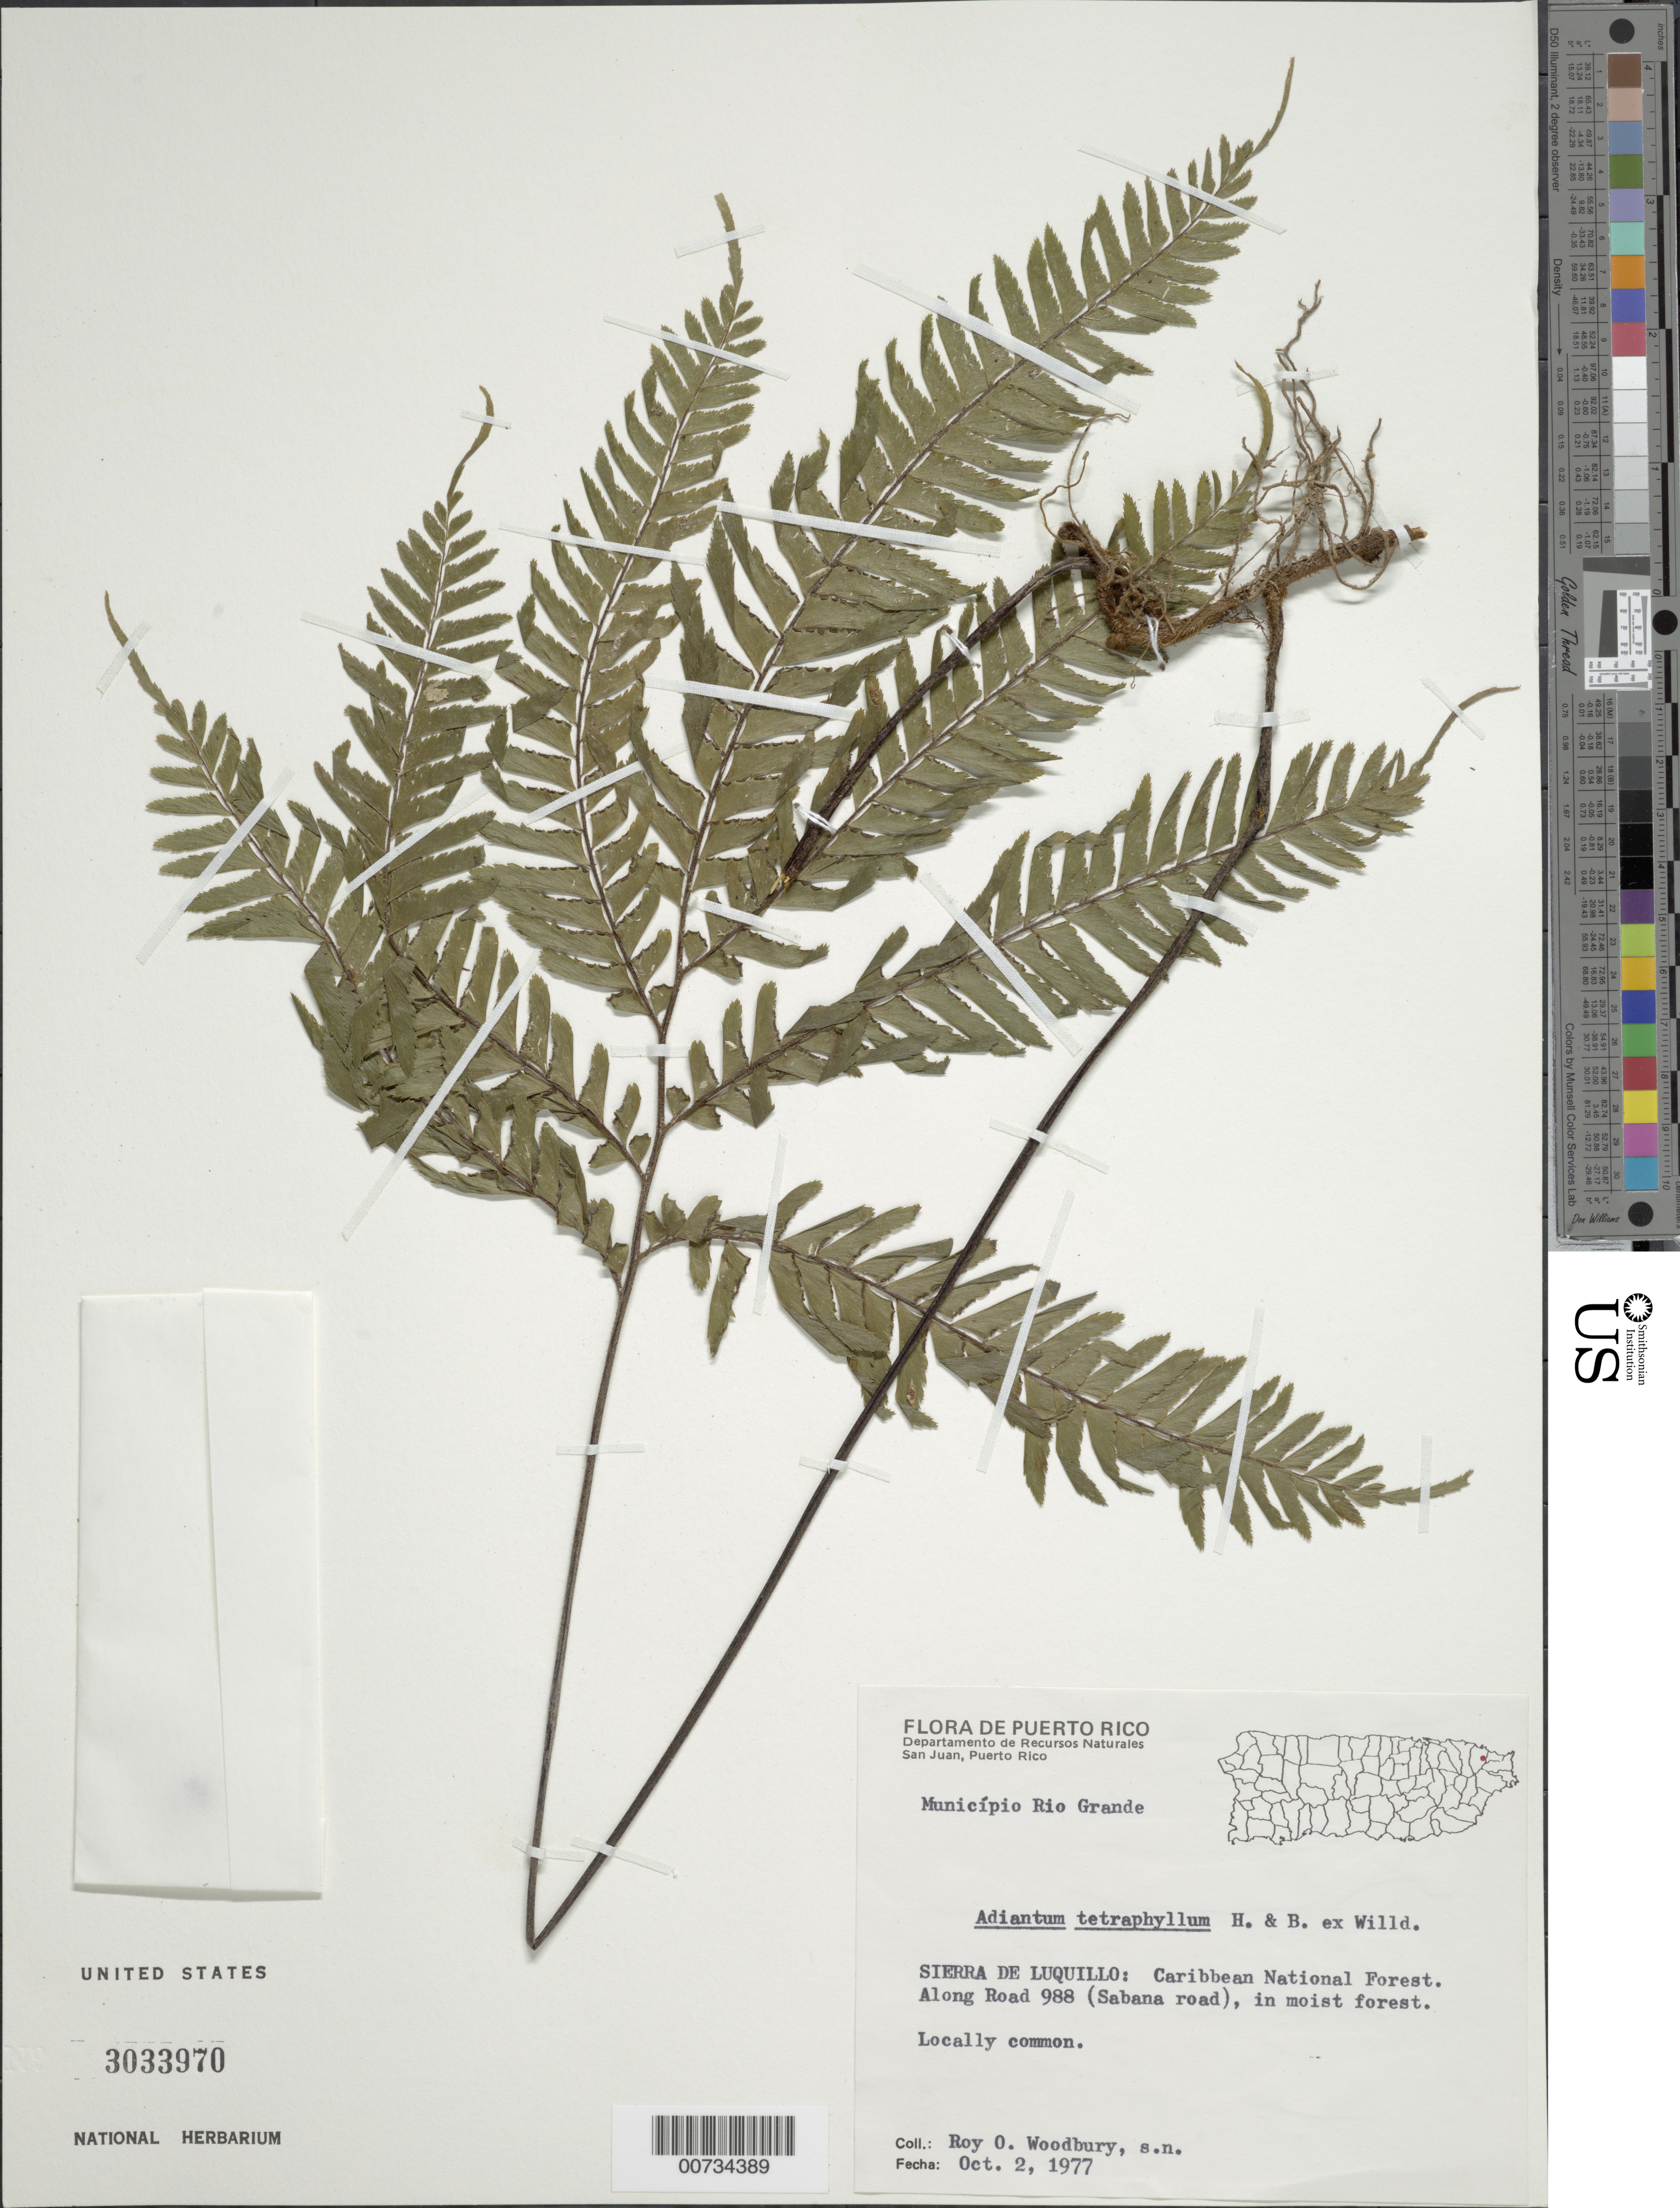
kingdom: Plantae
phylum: Tracheophyta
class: Polypodiopsida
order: Polypodiales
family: Pteridaceae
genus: Adiantum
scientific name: Adiantum tetraphyllum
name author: Humb. & Bonpl. ex Willd.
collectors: R. O. Woodbury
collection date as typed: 02 Oct 1977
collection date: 1977-10-02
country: Puerto Rico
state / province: Río Grande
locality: Mun. Rio Grande, Sierra de Luquillo: Carib. Natl. Forest, along Road 988 (Sabana road)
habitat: In moist forest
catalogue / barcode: US 3033970